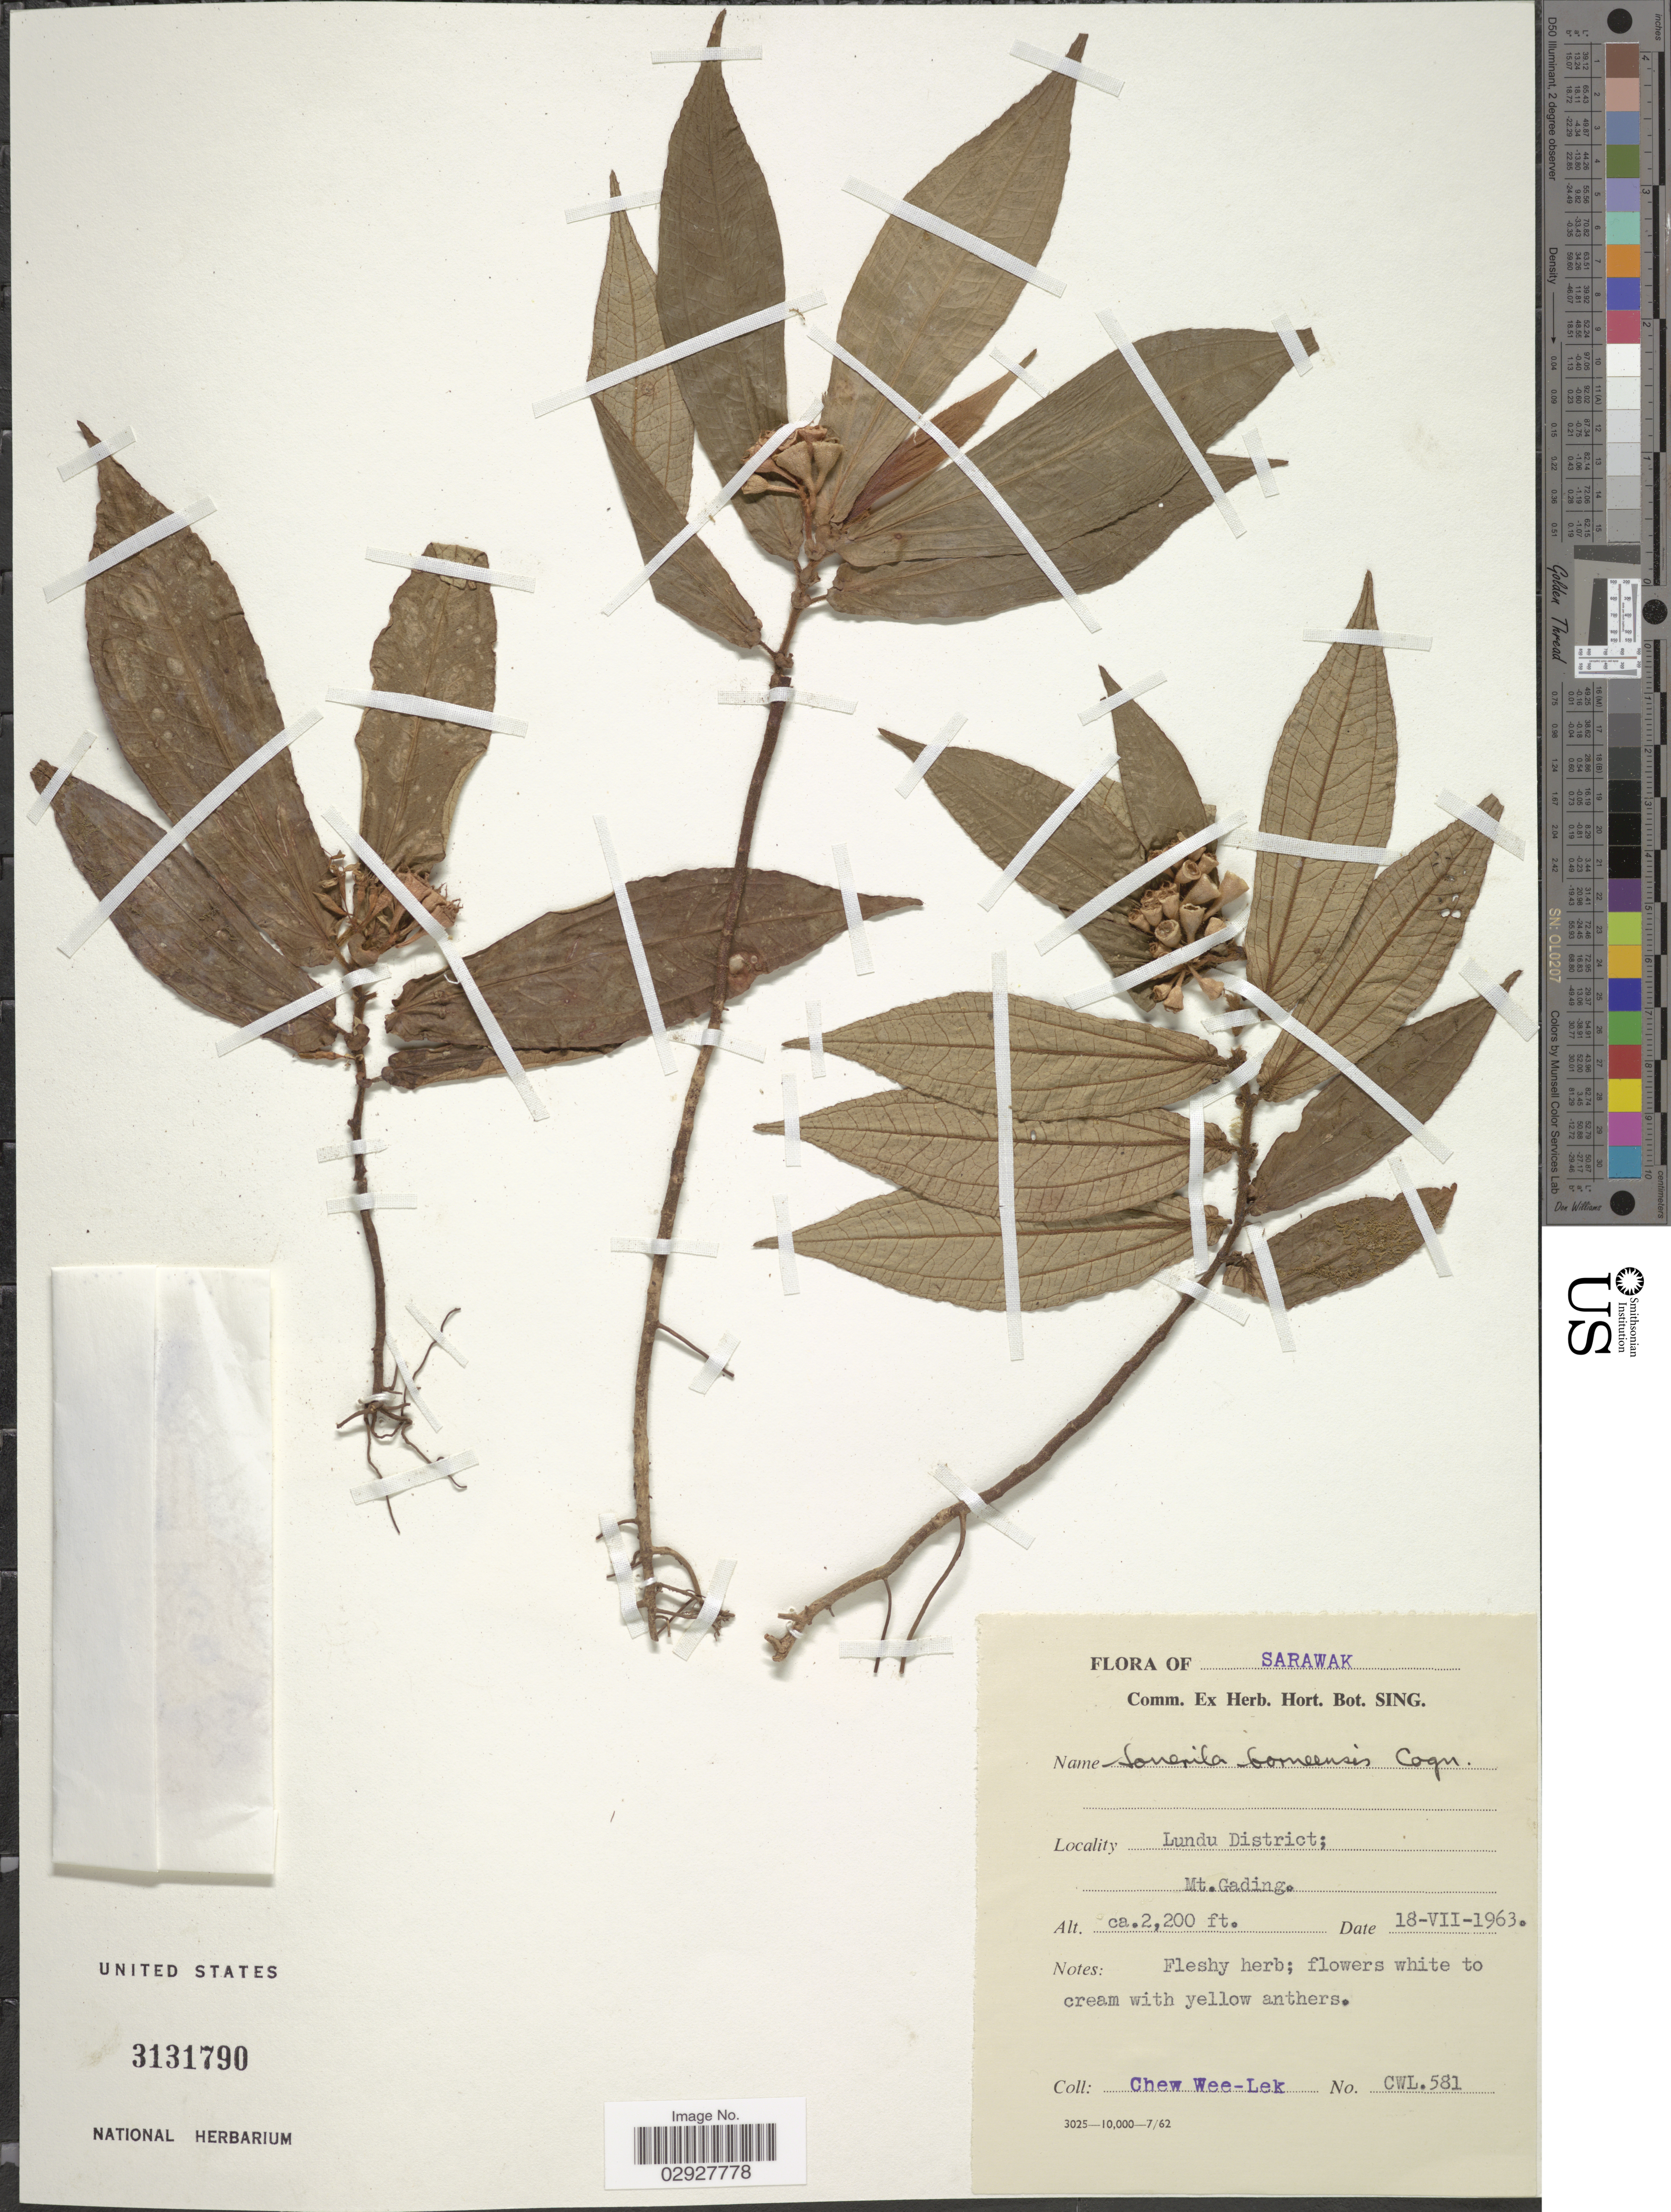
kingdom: Plantae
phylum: Tracheophyta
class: Magnoliopsida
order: Myrtales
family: Melastomataceae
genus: Sonerila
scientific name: Sonerila borneensis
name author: Cogn.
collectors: W. Chew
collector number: CWL. 581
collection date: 1963-07-18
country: Malaysia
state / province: Sarawak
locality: Lundu District; Mt. Gading.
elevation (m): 671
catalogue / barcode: US 3131790